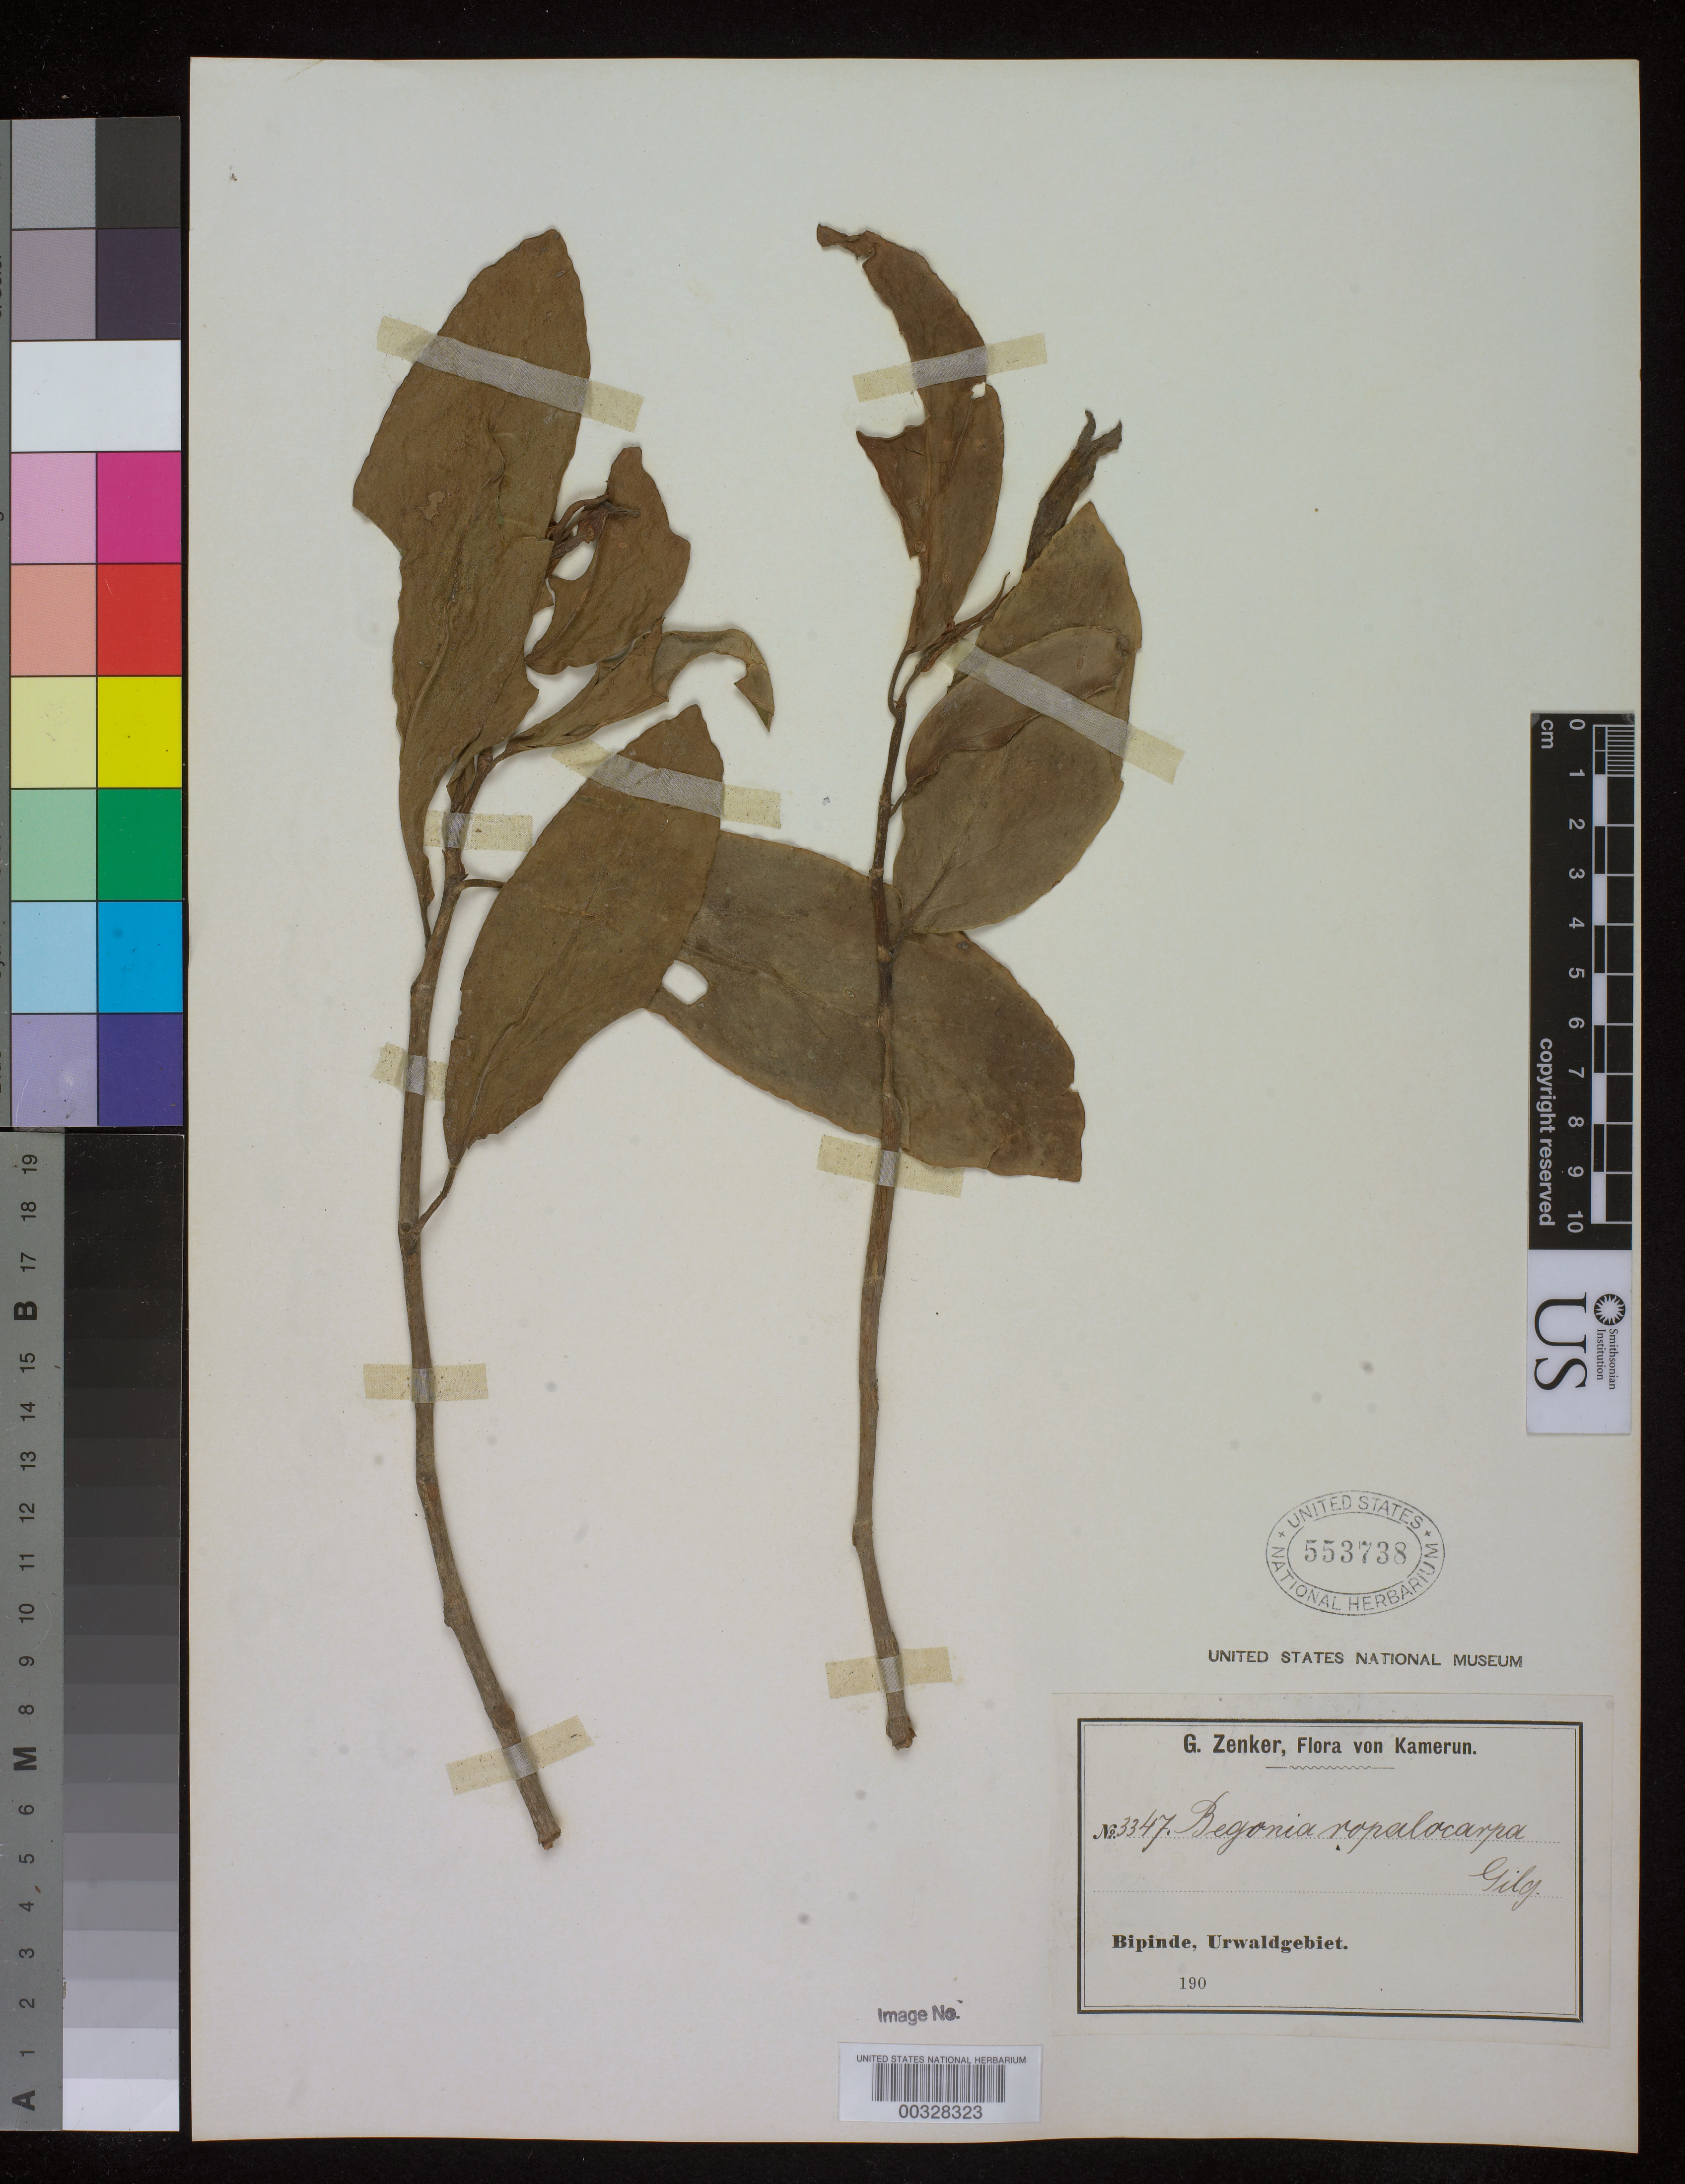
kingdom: Plantae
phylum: Tracheophyta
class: Magnoliopsida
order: Cucurbitales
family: Begoniaceae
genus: Begonia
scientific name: Begonia rhopalocarpa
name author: Warb.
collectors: G. A. Zenker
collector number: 3347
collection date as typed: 190-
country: Cameroon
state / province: Sud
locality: Bipinde, urwaldgebiet [jungle area]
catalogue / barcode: US 553738